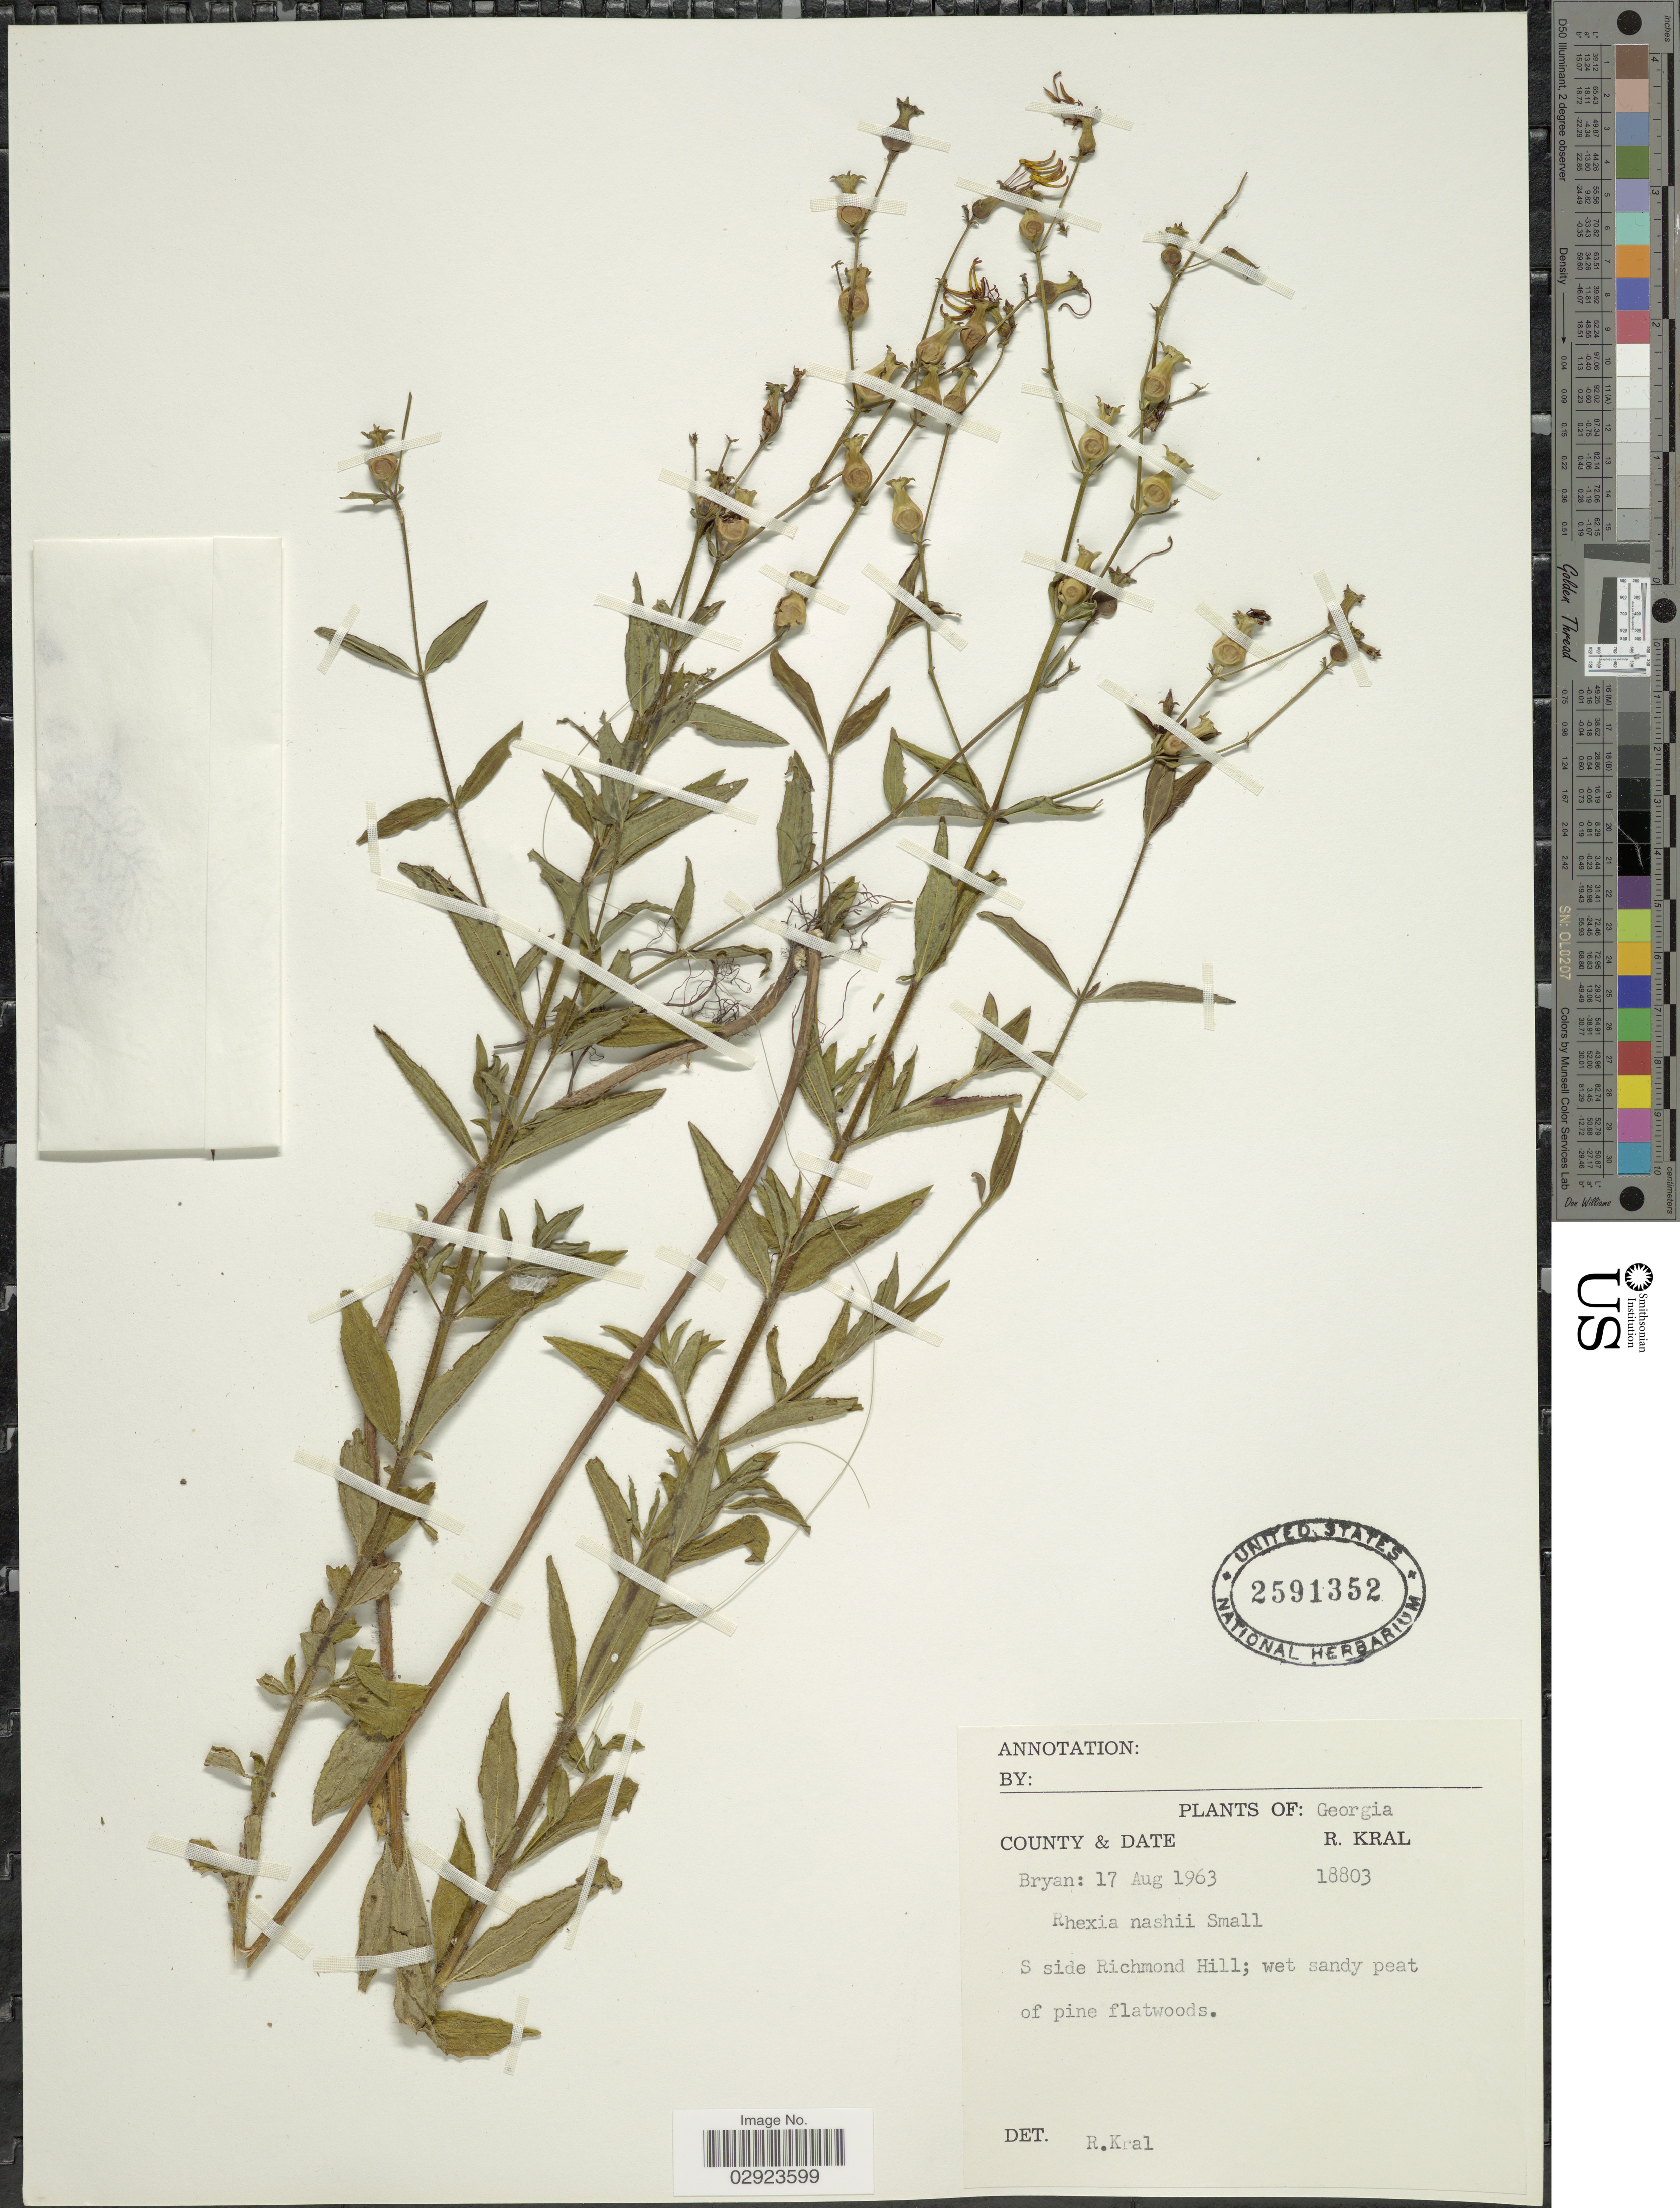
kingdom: Plantae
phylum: Tracheophyta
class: Magnoliopsida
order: Myrtales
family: Melastomataceae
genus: Rhexia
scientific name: Rhexia nashii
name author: Small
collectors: R. Kral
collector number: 18803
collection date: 1963-08-17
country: United States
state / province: Georgia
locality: Bryan. S side Richmond Hill.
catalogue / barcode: US 2591352